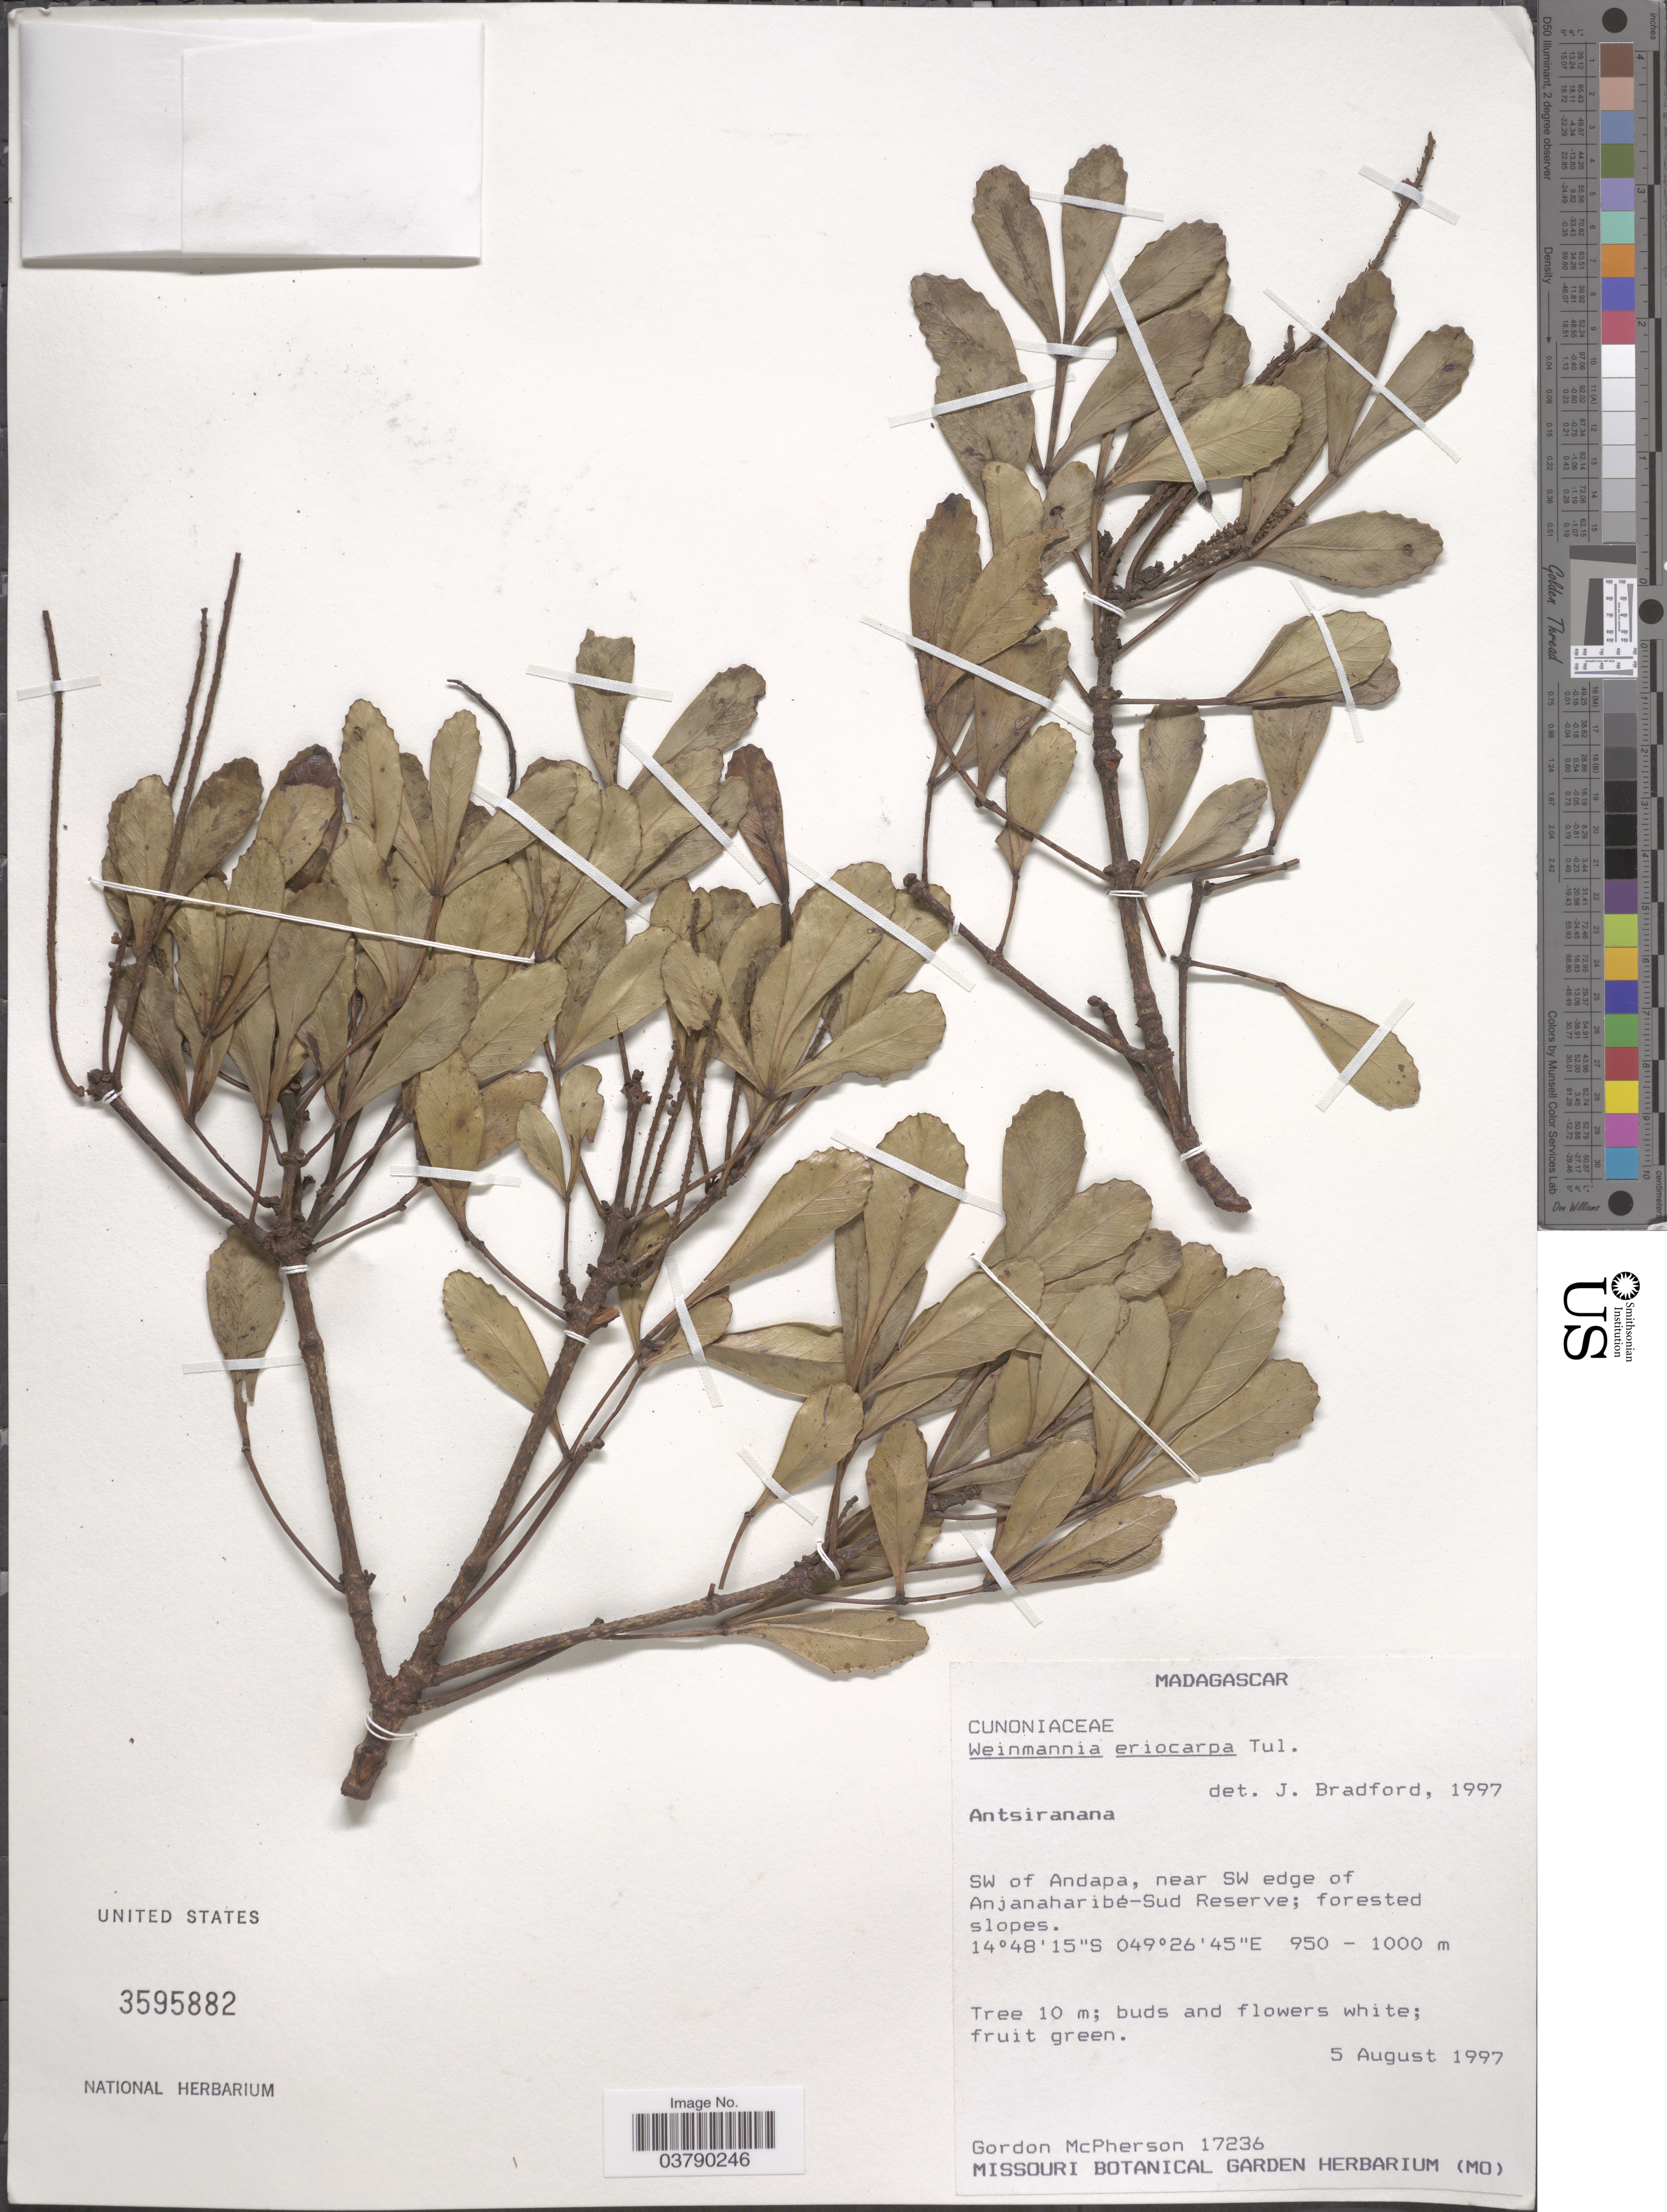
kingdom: Plantae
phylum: Tracheophyta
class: Magnoliopsida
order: Oxalidales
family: Cunoniaceae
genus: Pterophylla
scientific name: Pterophylla eriocarpa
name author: (Tul.) J. Bradford & Z.S. Rogers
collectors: G. McPherson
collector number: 17236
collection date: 1997-08-05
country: Madagascar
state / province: Sava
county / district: Andapa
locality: SW of Andapa, near SW edge of Anjanaharibé-Sud Reserve.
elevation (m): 950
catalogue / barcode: US 3595882